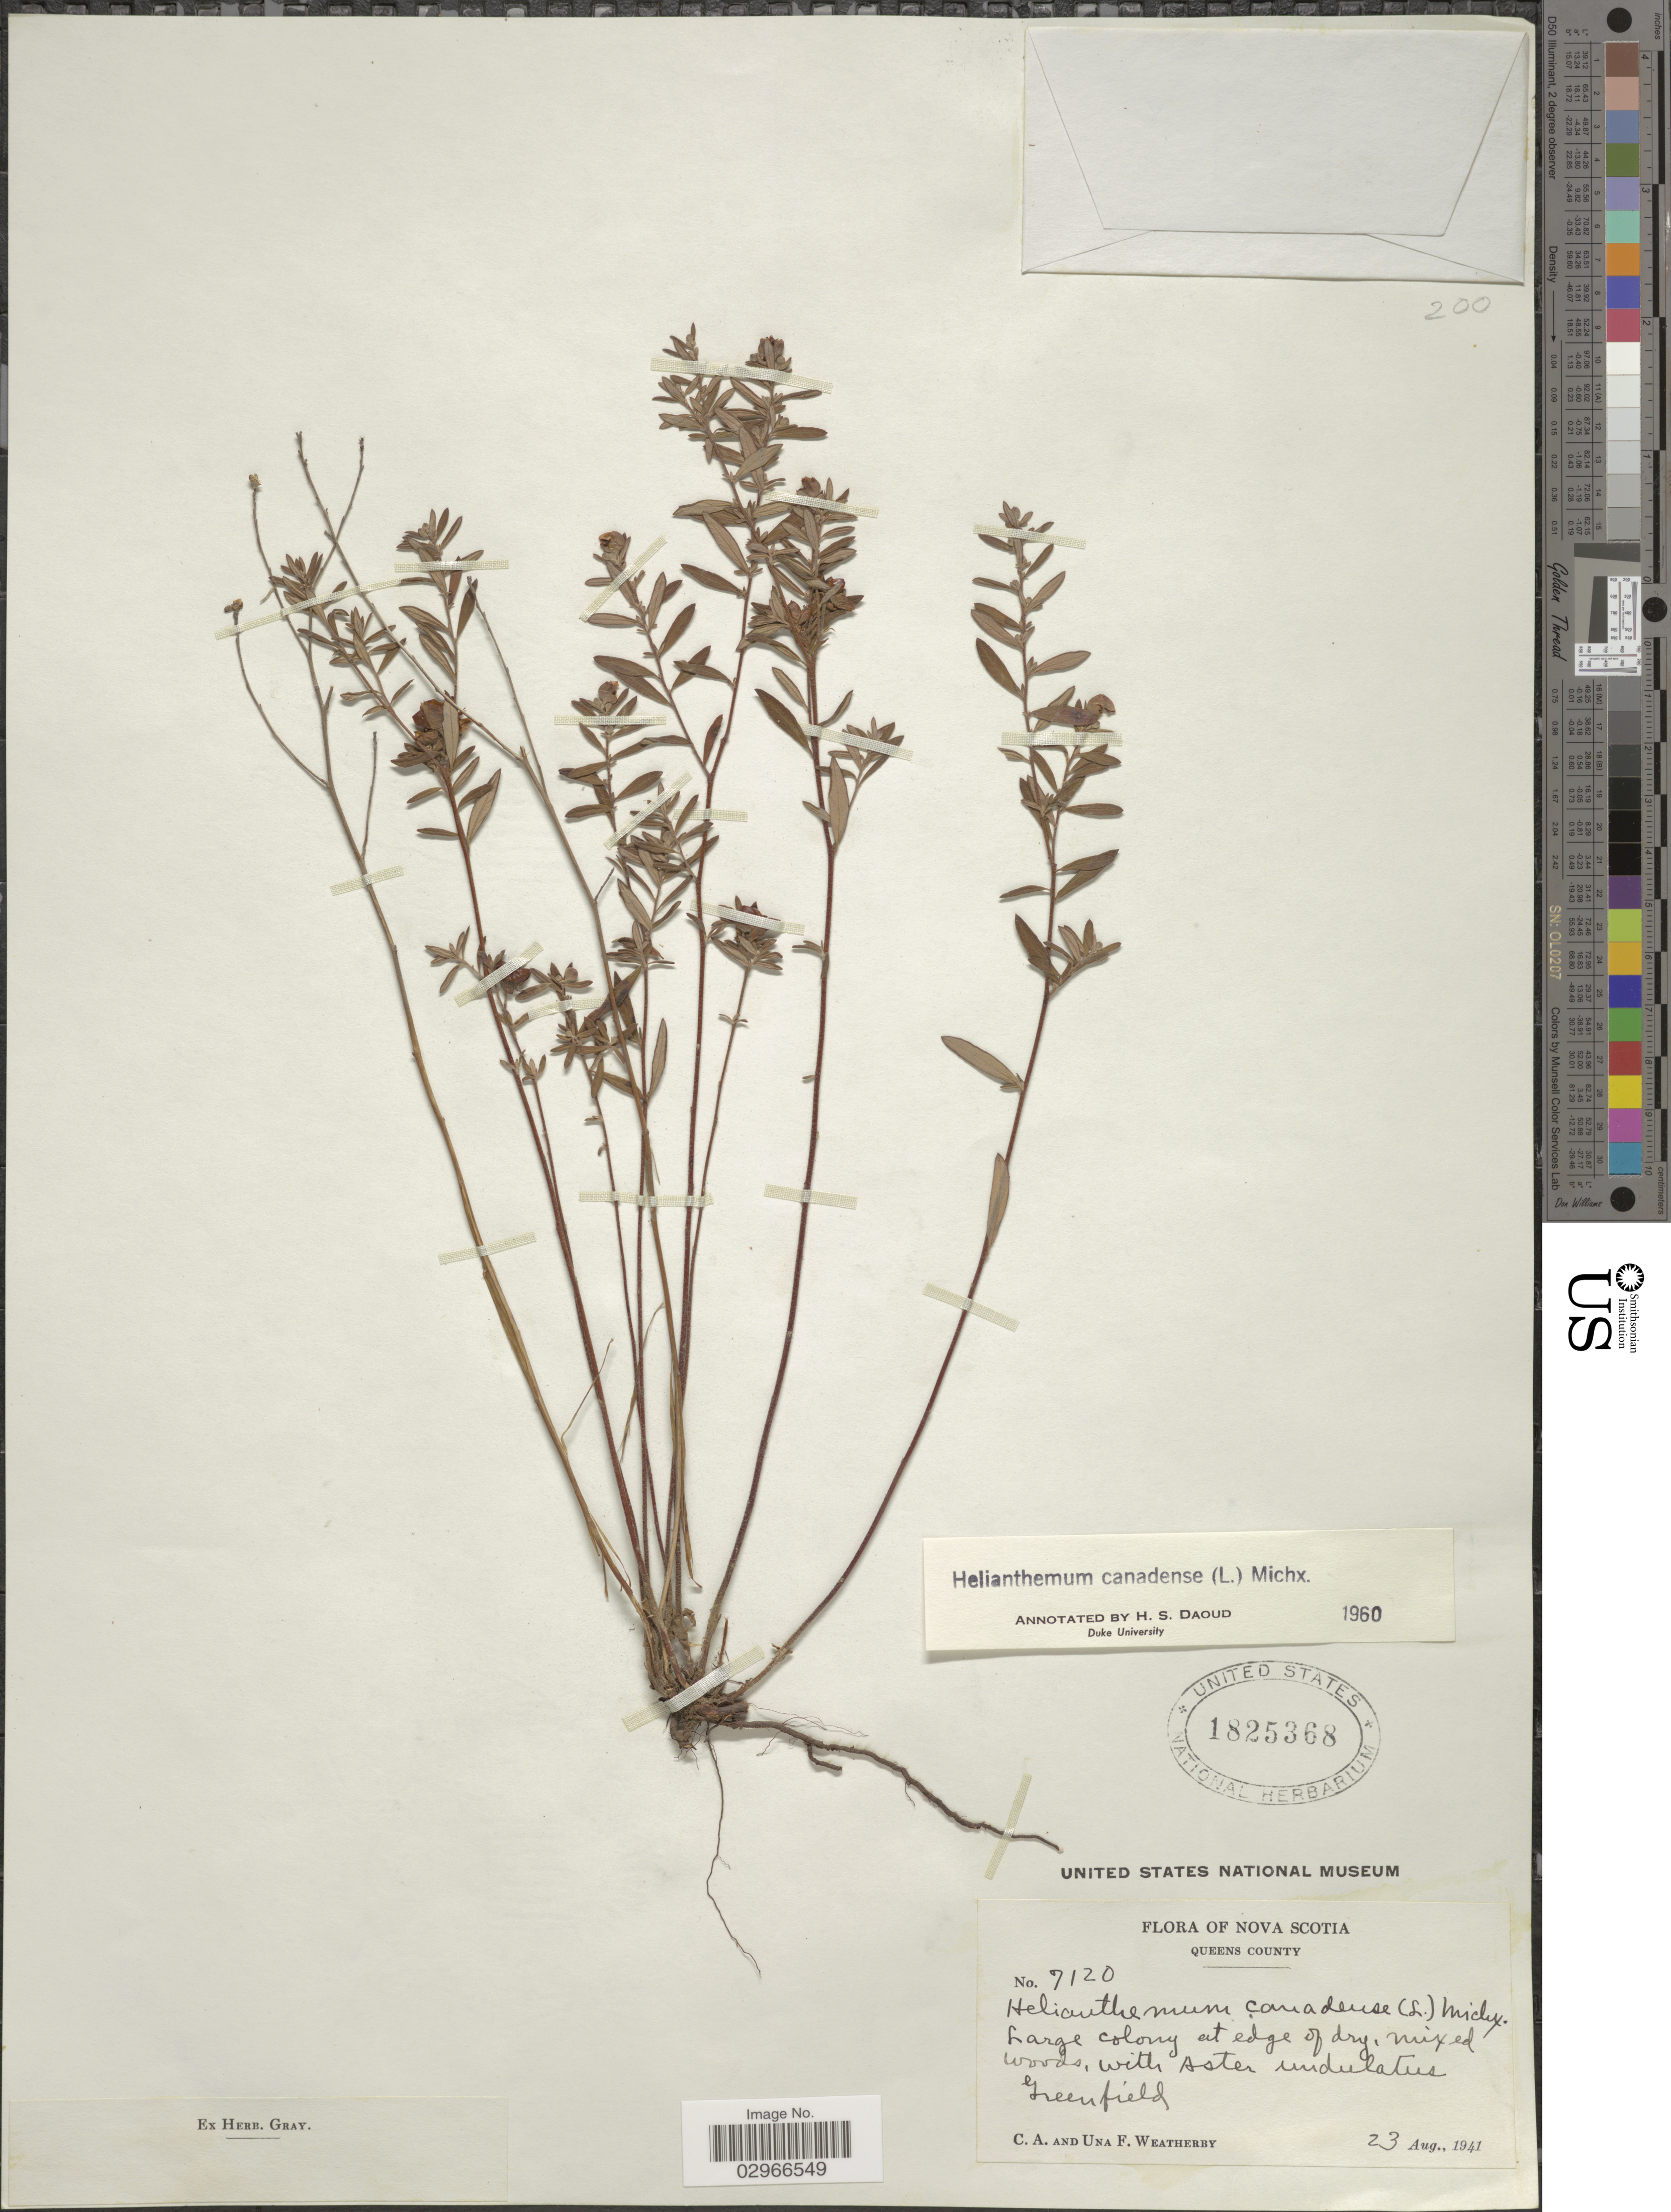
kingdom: Plantae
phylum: Tracheophyta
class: Magnoliopsida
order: Malvales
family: Cistaceae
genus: Helianthemum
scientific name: Helianthemum canadense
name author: (L.) Michx.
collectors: C. A. Weatherby & U. Weatherby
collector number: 7120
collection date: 1941-08-23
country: Canada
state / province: Nova Scotia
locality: Queen County. Greenfield.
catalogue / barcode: US 1825368